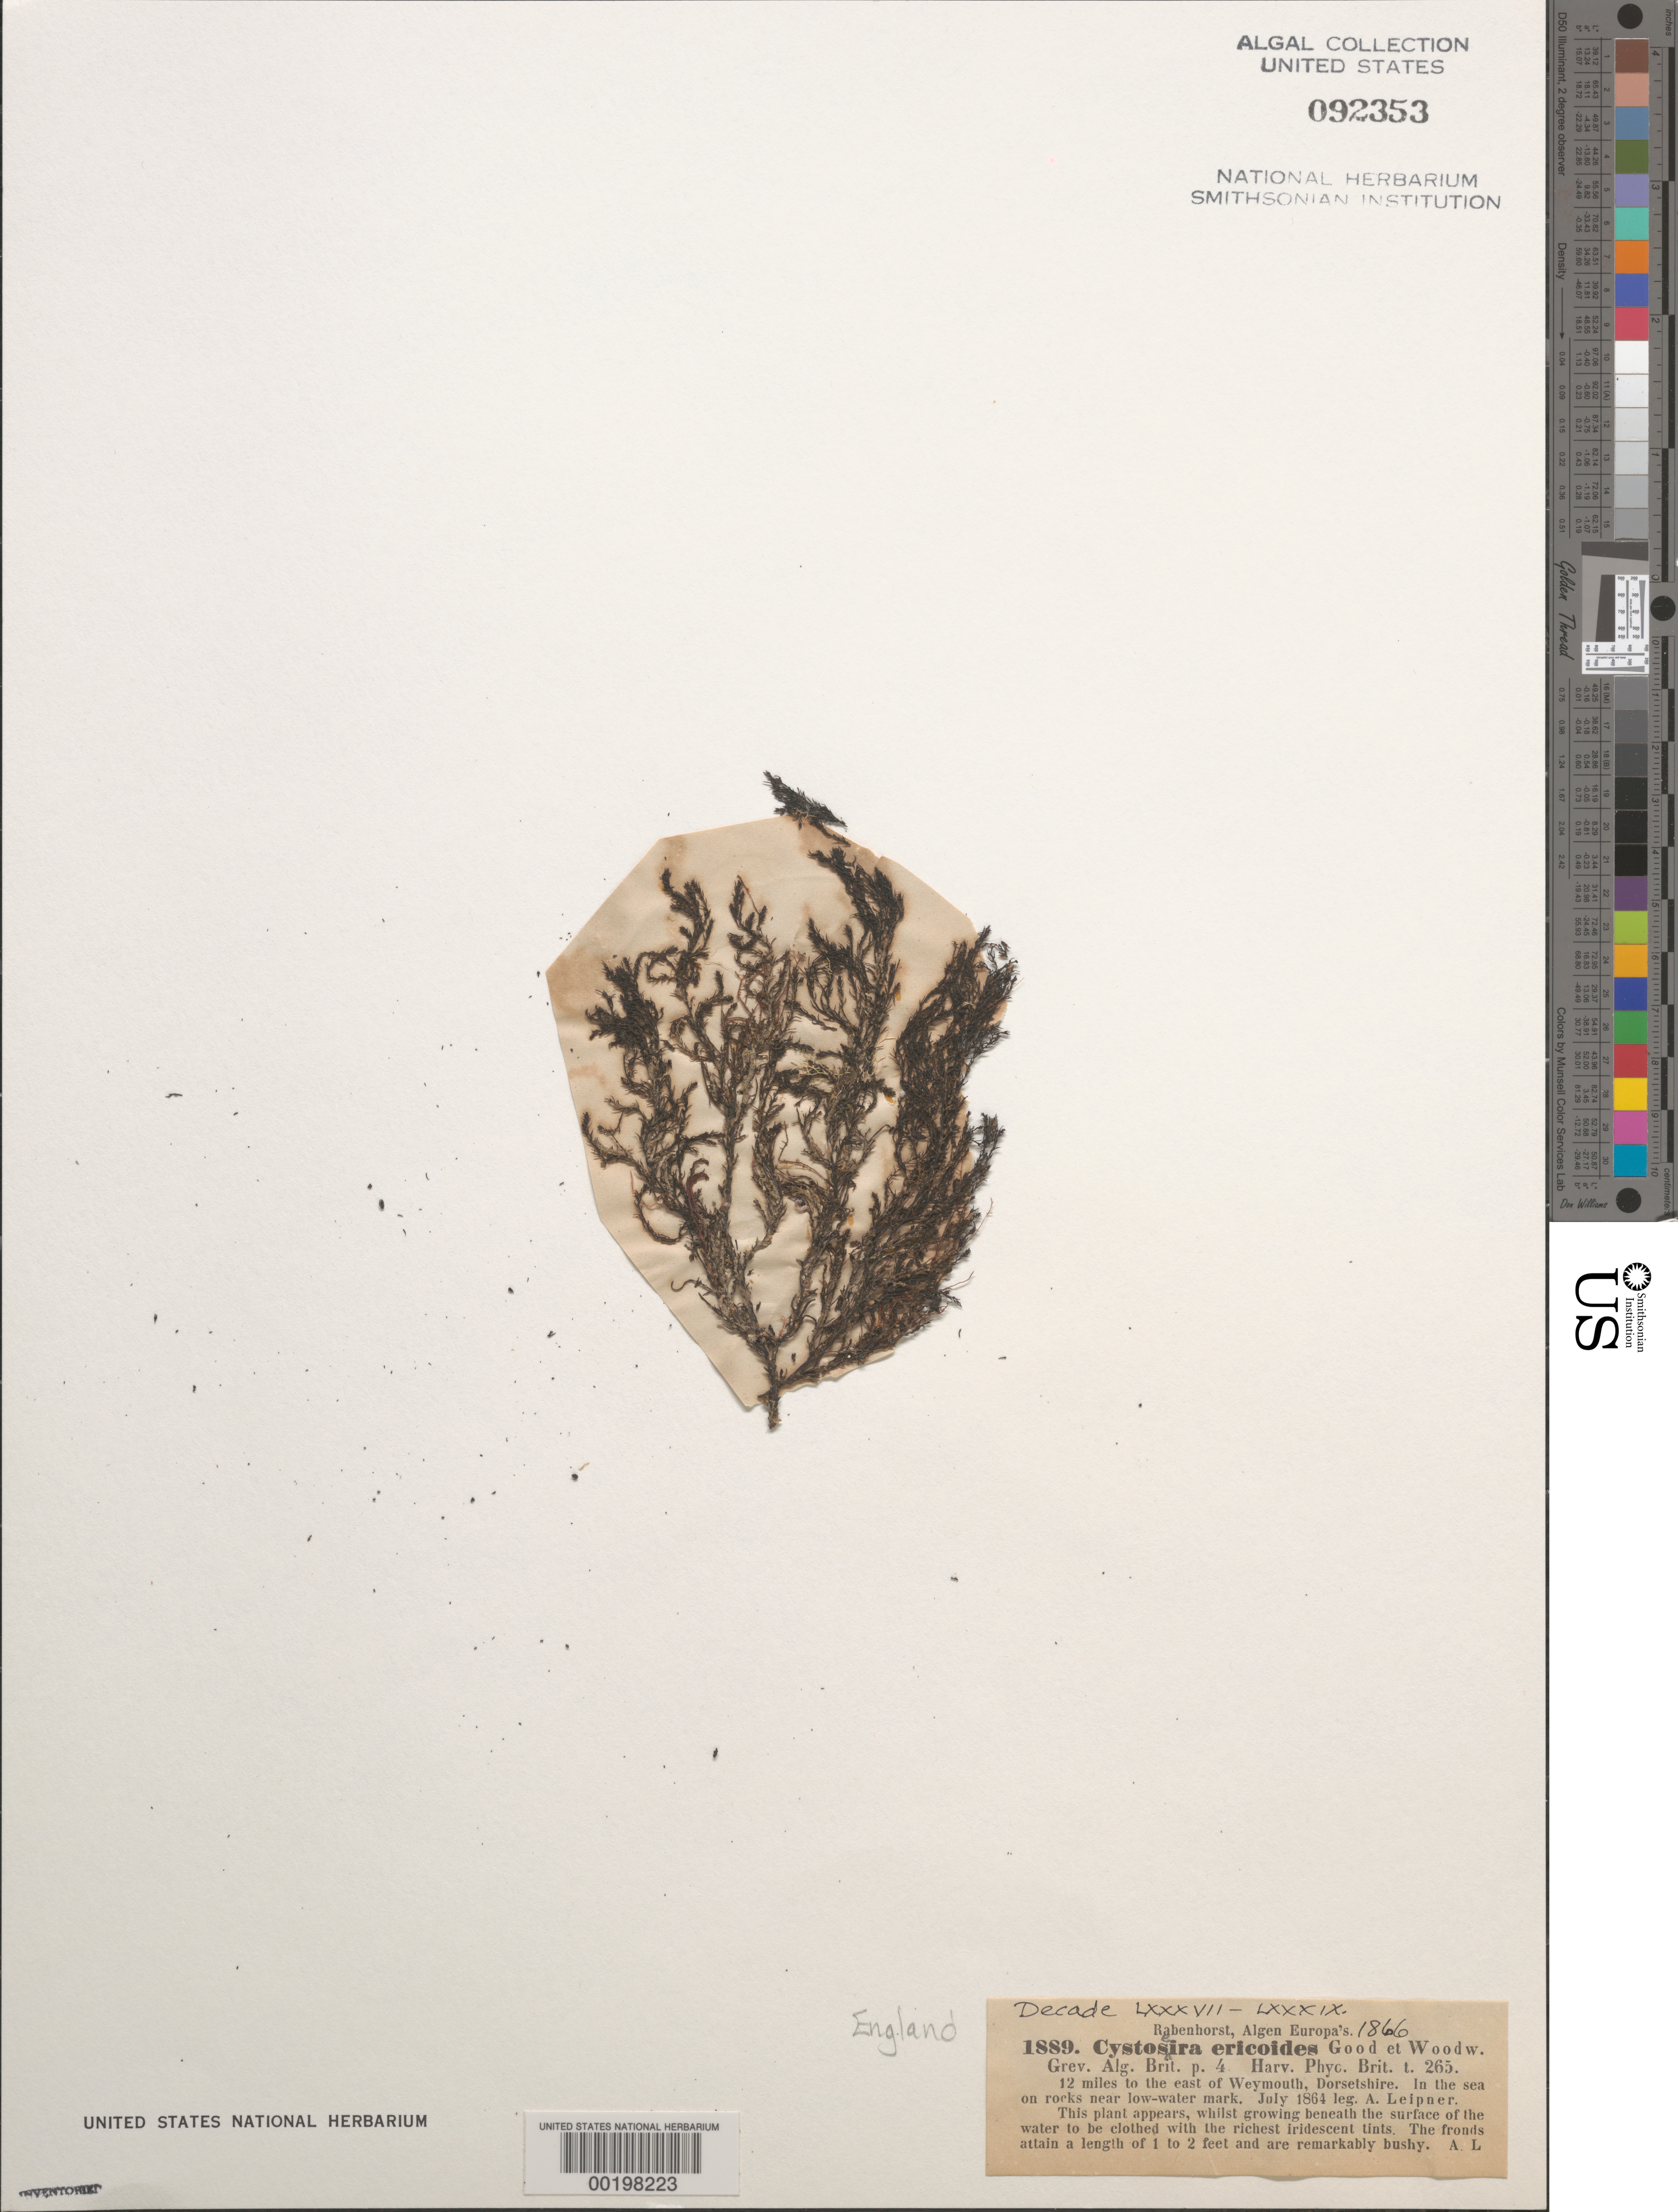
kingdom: Chromista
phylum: Ochrophyta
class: Phaeophyceae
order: Fucales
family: Sargassaceae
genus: Ericaria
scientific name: Ericaria selaginoides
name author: (L.) Molinari & Guiry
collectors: A. Leipner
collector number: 1889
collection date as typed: Jul 1864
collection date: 1864-07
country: United Kingdom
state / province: England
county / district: Dorset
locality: Sea 12 miles east of Weymouth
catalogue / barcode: US 92353